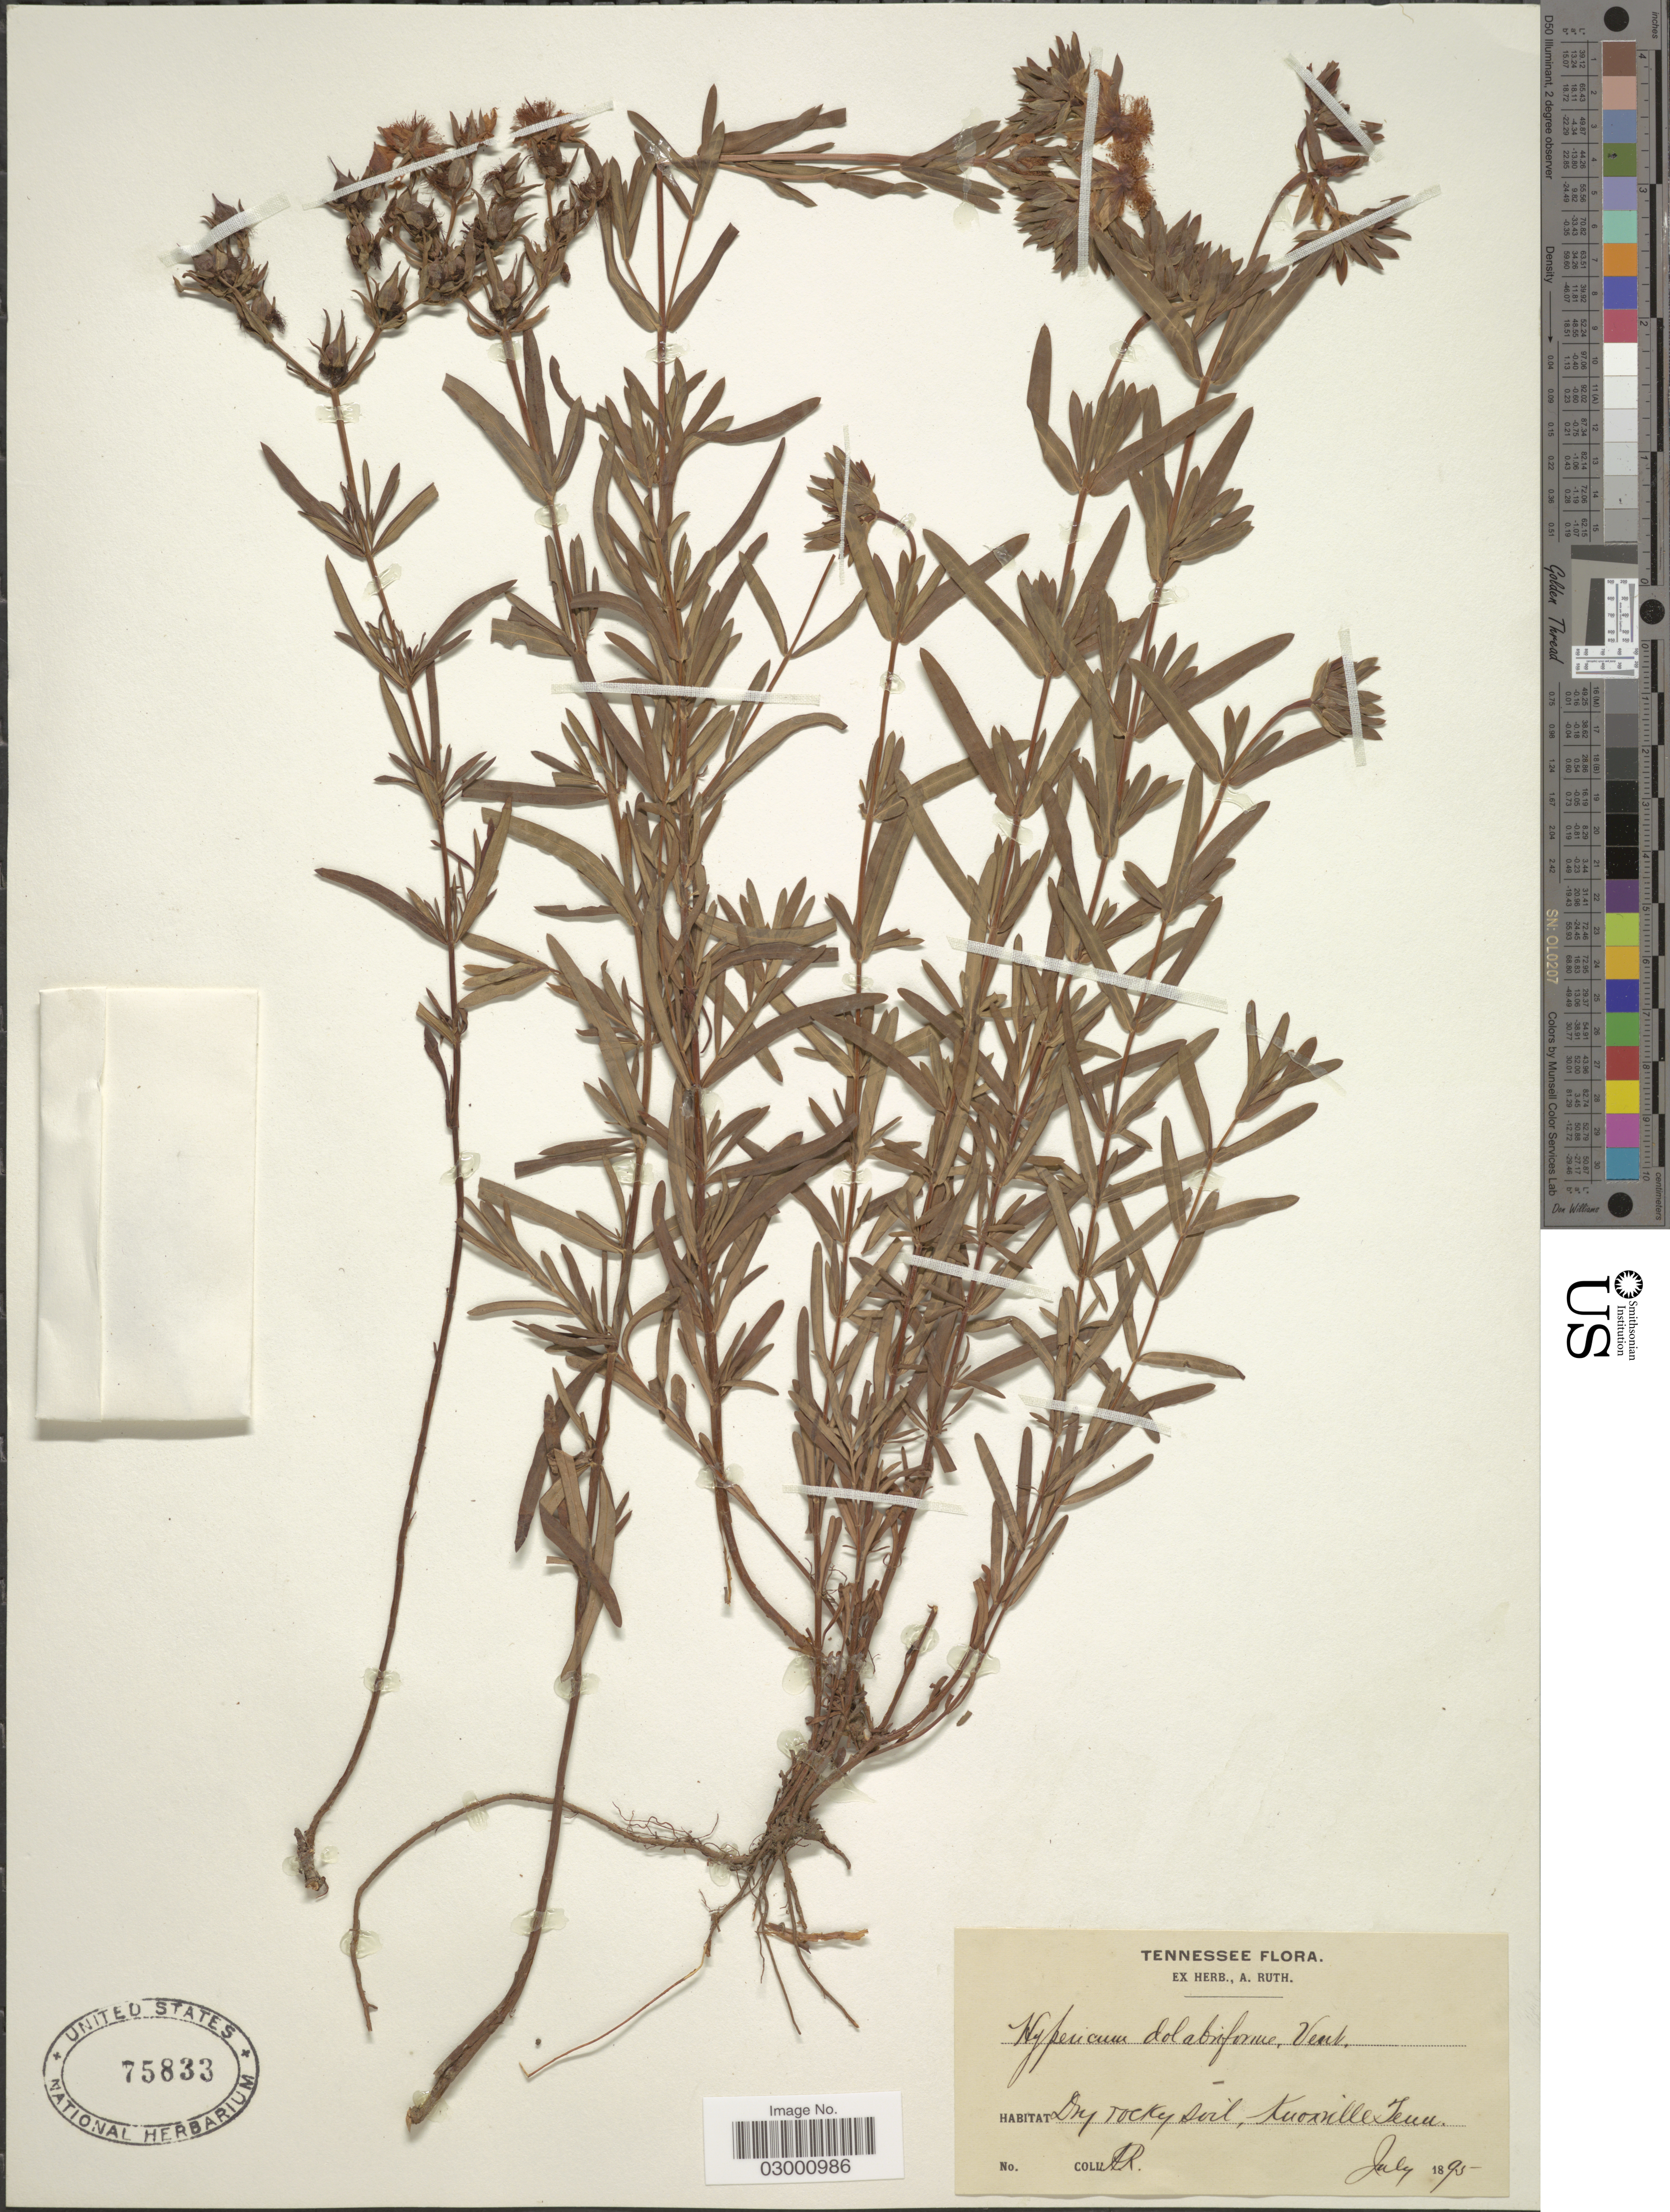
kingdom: Plantae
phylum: Tracheophyta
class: Magnoliopsida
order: Malpighiales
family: Hypericaceae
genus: Hypericum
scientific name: Hypericum dolabriforme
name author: Vent.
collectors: A. Ruth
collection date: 1895-07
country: United States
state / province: Tennessee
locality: Knoxville.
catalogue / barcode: US 75833